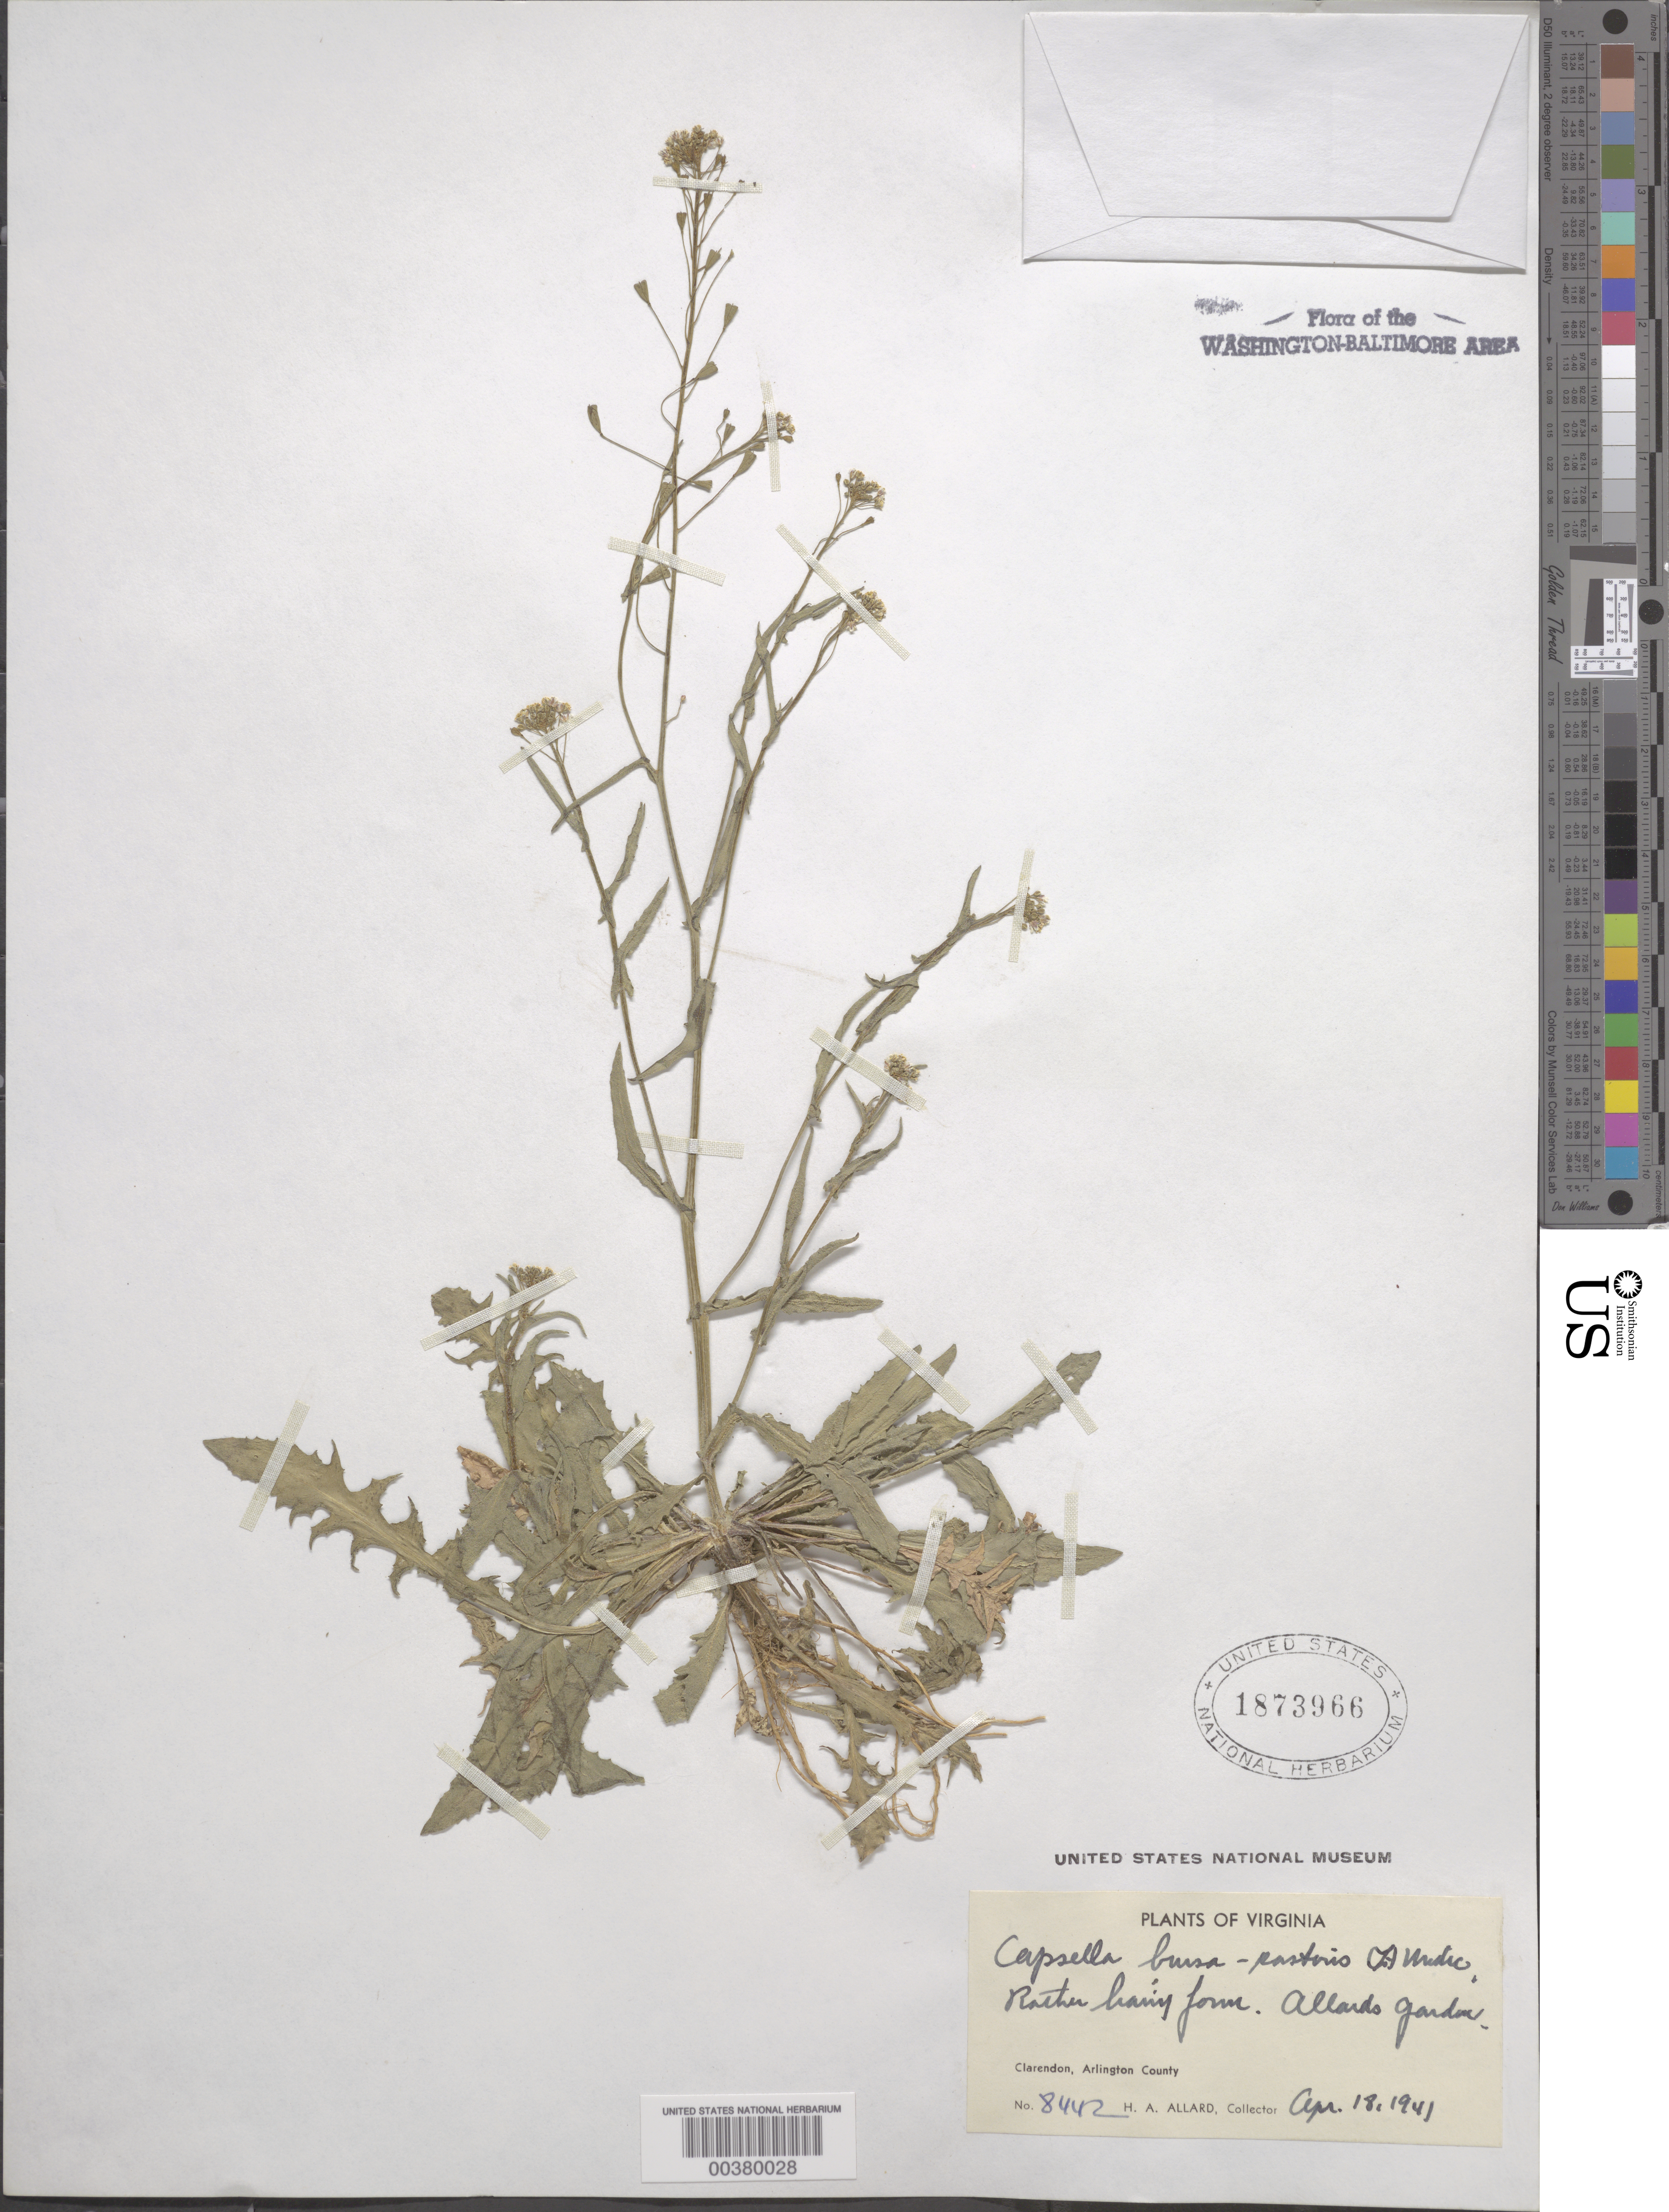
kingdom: Plantae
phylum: Tracheophyta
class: Magnoliopsida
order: Brassicales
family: Brassicaceae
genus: Capsella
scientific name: Capsella bursa-pastoris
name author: (L.) Medik.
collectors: H. A. Allard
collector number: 8442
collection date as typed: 18 Apr 1941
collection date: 1941-04-18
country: United States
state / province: Virginia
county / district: Arlington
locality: Clarendon, Allards garden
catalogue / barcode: US 1873966